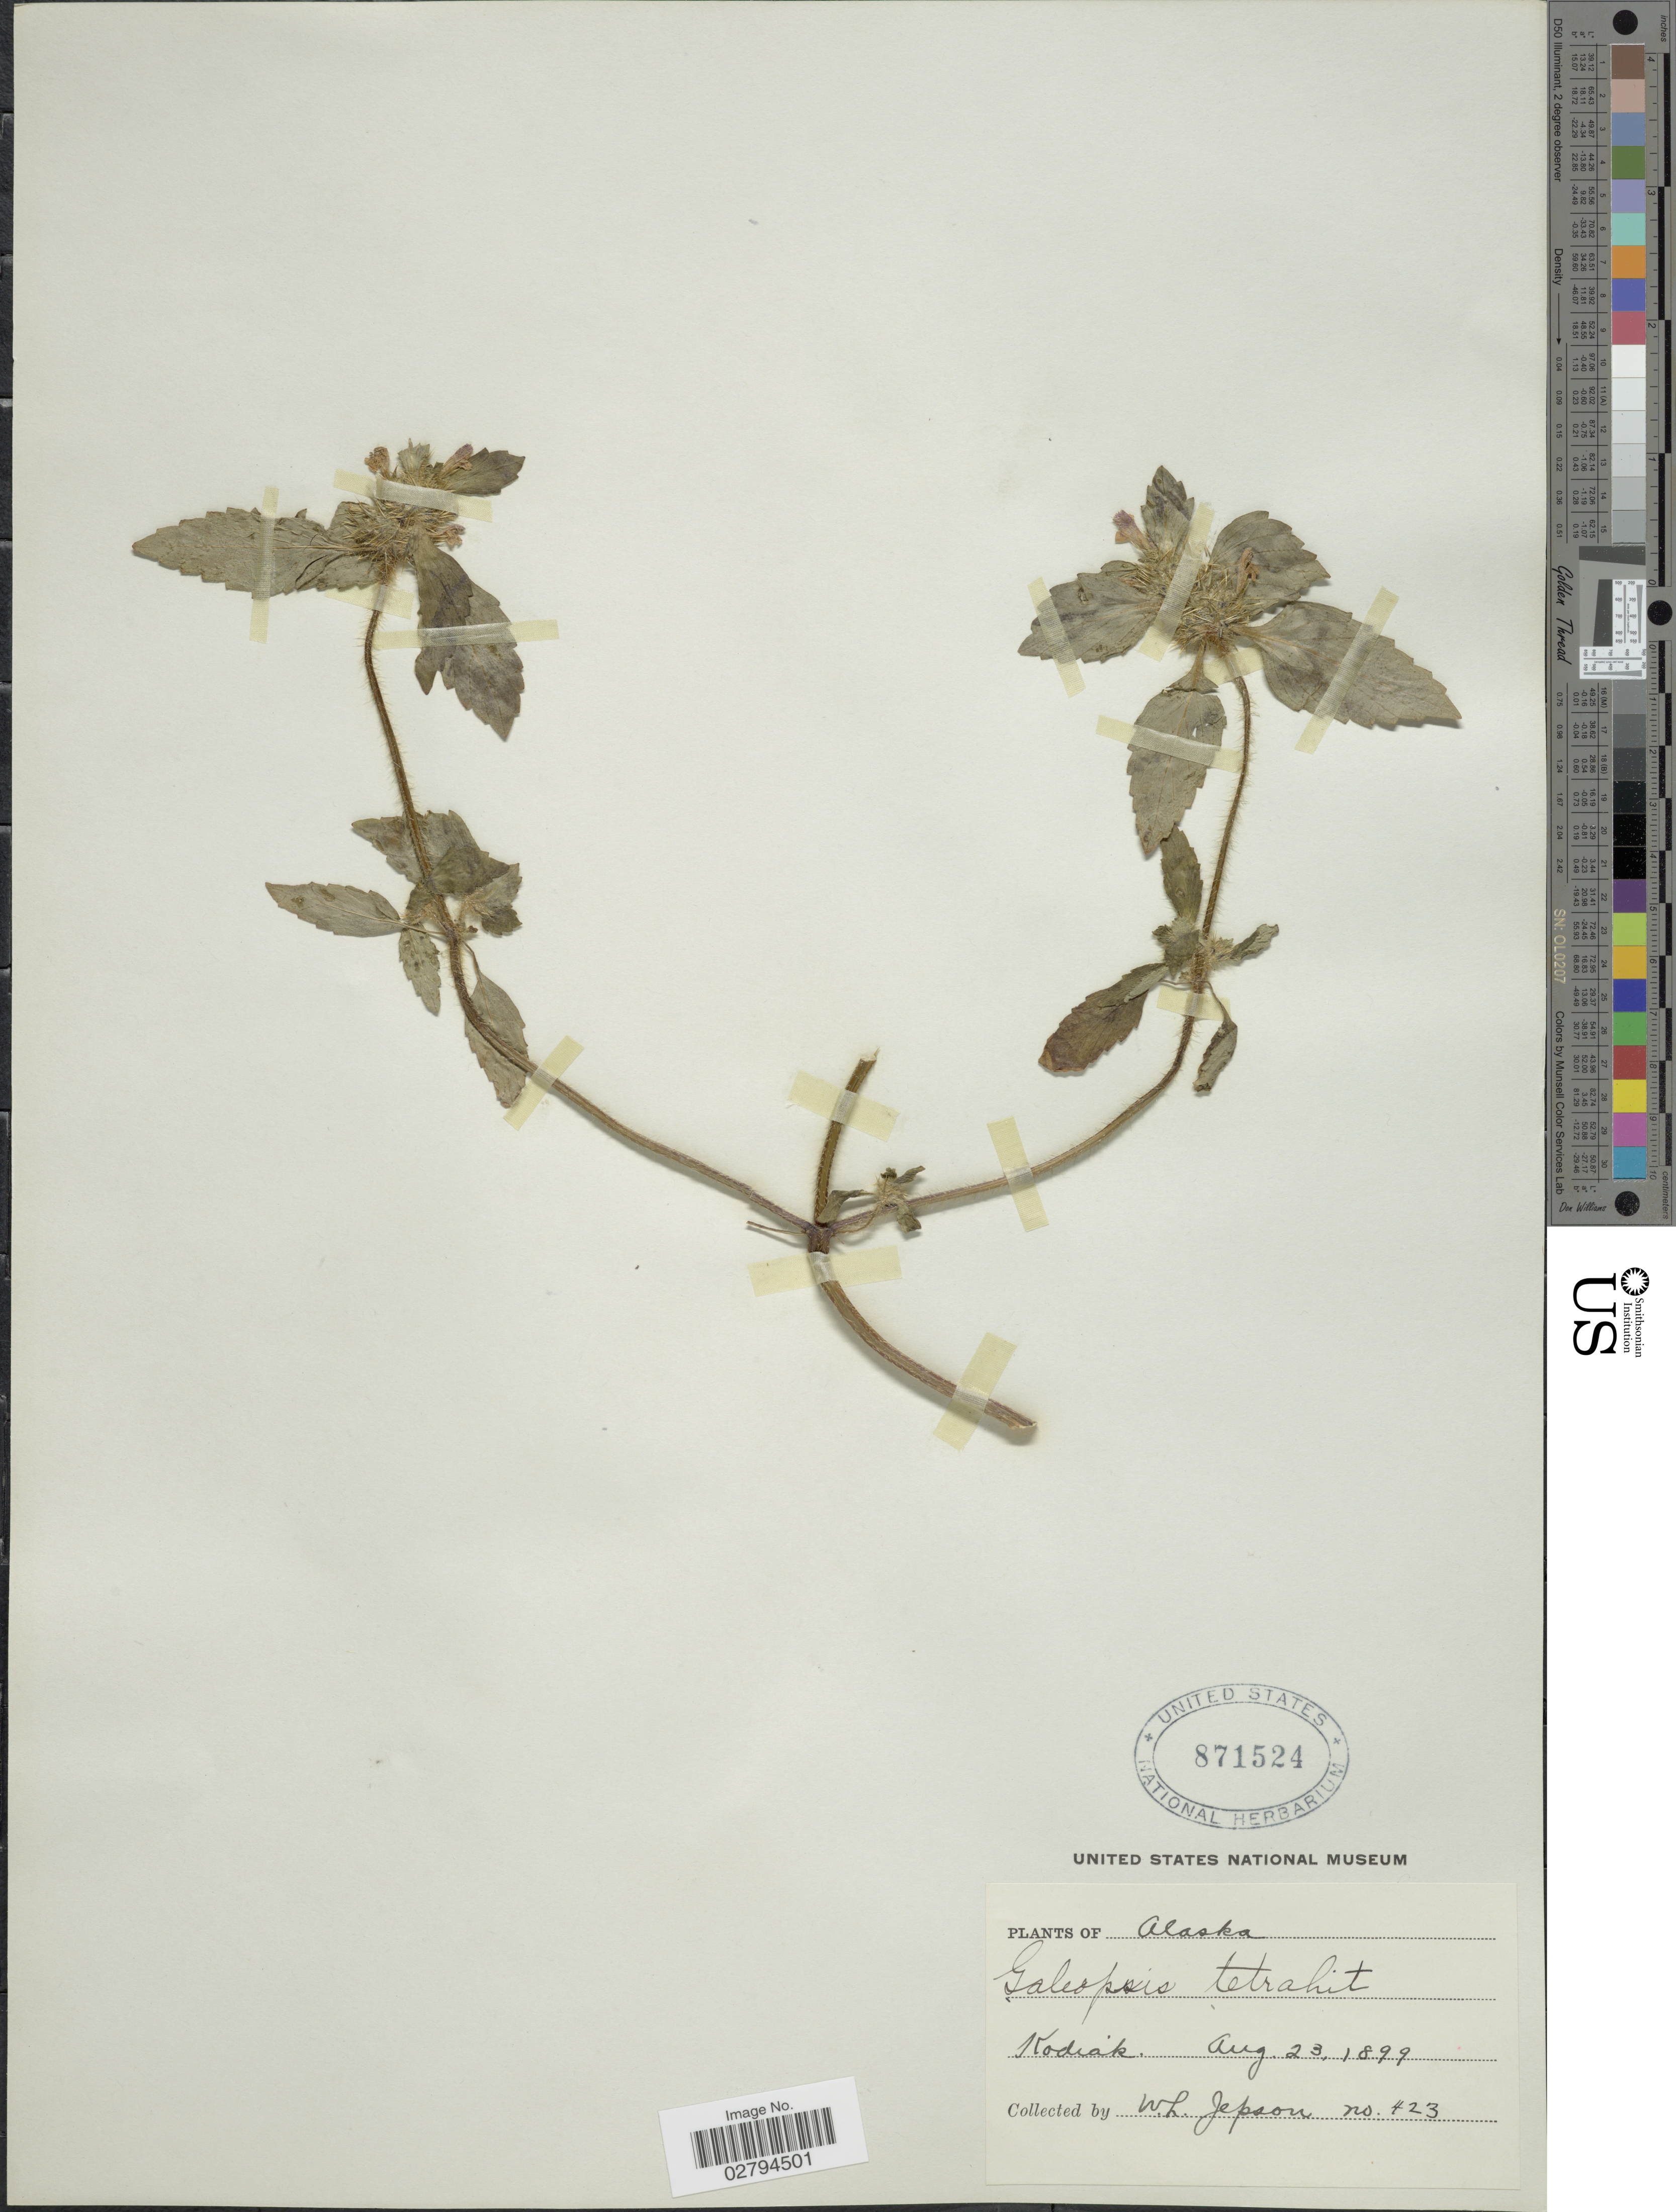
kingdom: Plantae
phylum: Tracheophyta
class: Magnoliopsida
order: Lamiales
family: Lamiaceae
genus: Galeopsis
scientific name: Galeopsis tetrahit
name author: L.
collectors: W. L. Jepson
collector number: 423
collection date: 1899-08-23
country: United States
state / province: Alaska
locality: Kodiak.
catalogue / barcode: US 871524